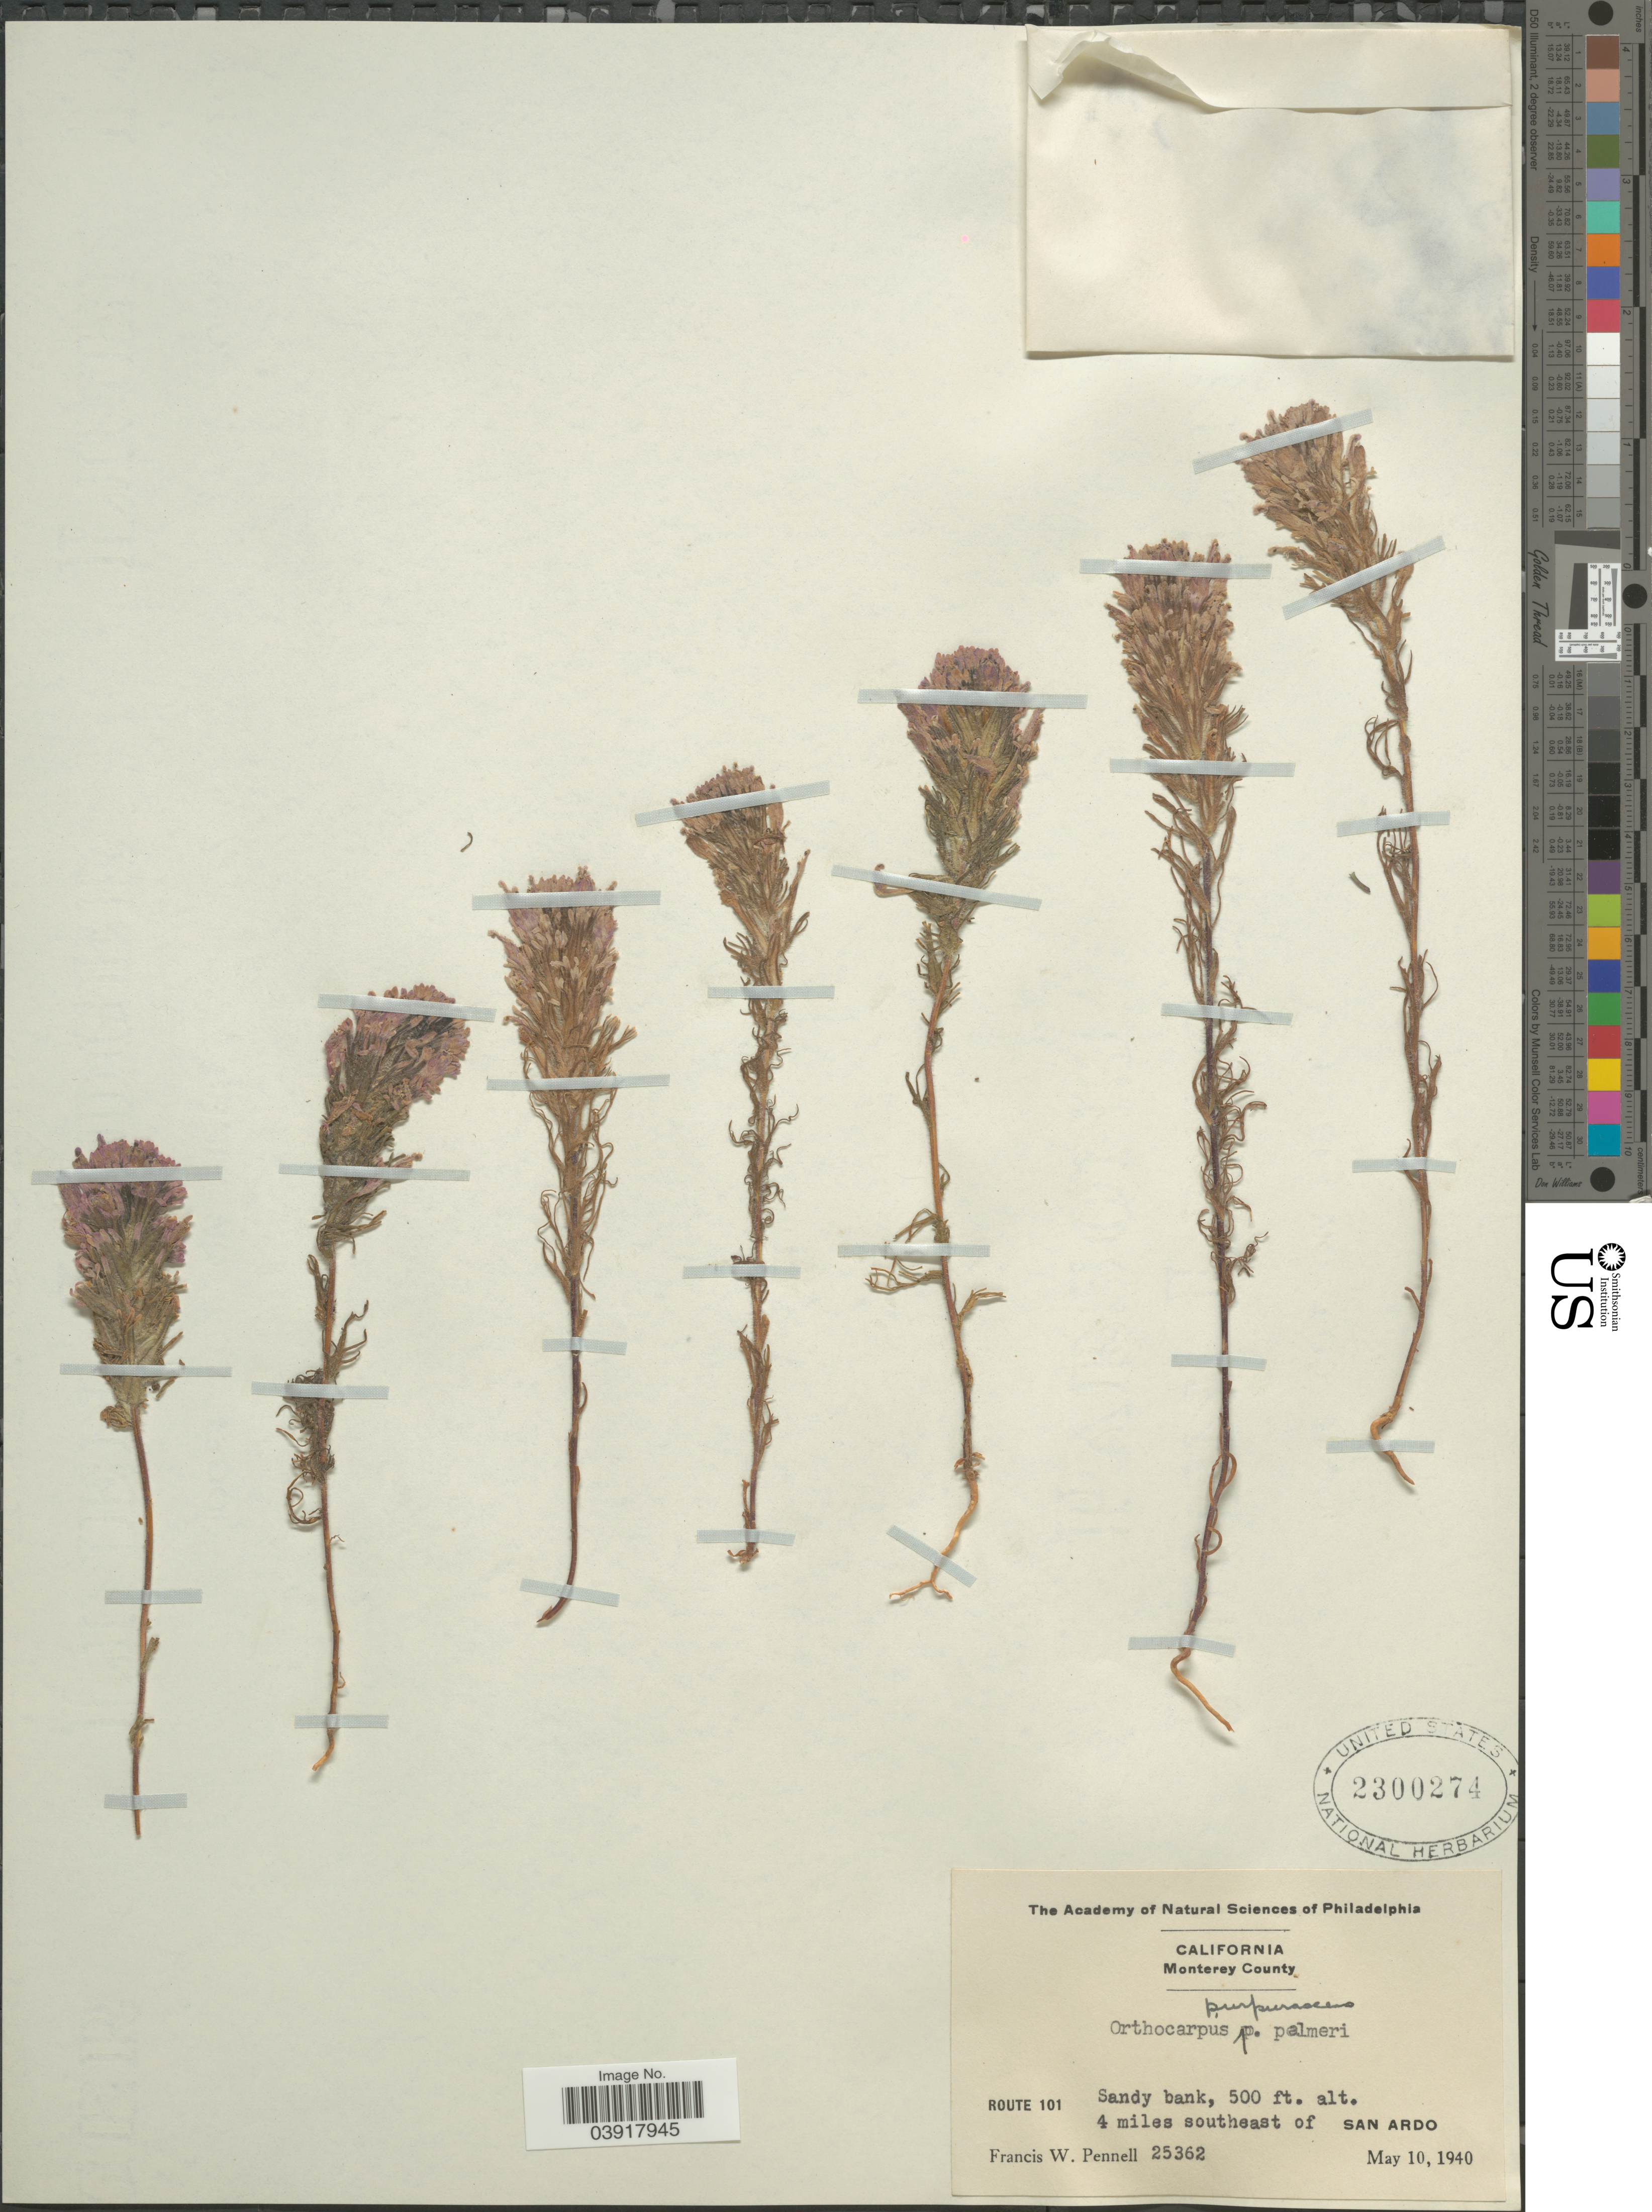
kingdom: Plantae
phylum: Tracheophyta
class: Magnoliopsida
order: Lamiales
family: Orobanchaceae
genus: Orthocarpus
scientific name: Orthocarpus purpurascens var. palmeri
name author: A. Gray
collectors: F. W. Pennell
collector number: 25362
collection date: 1940-05-10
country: United States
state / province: California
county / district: Monterey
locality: Monterey County. Route 101 Sandy bank, 4 miles southeast of San Ardo.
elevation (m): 152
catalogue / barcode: US 2300274